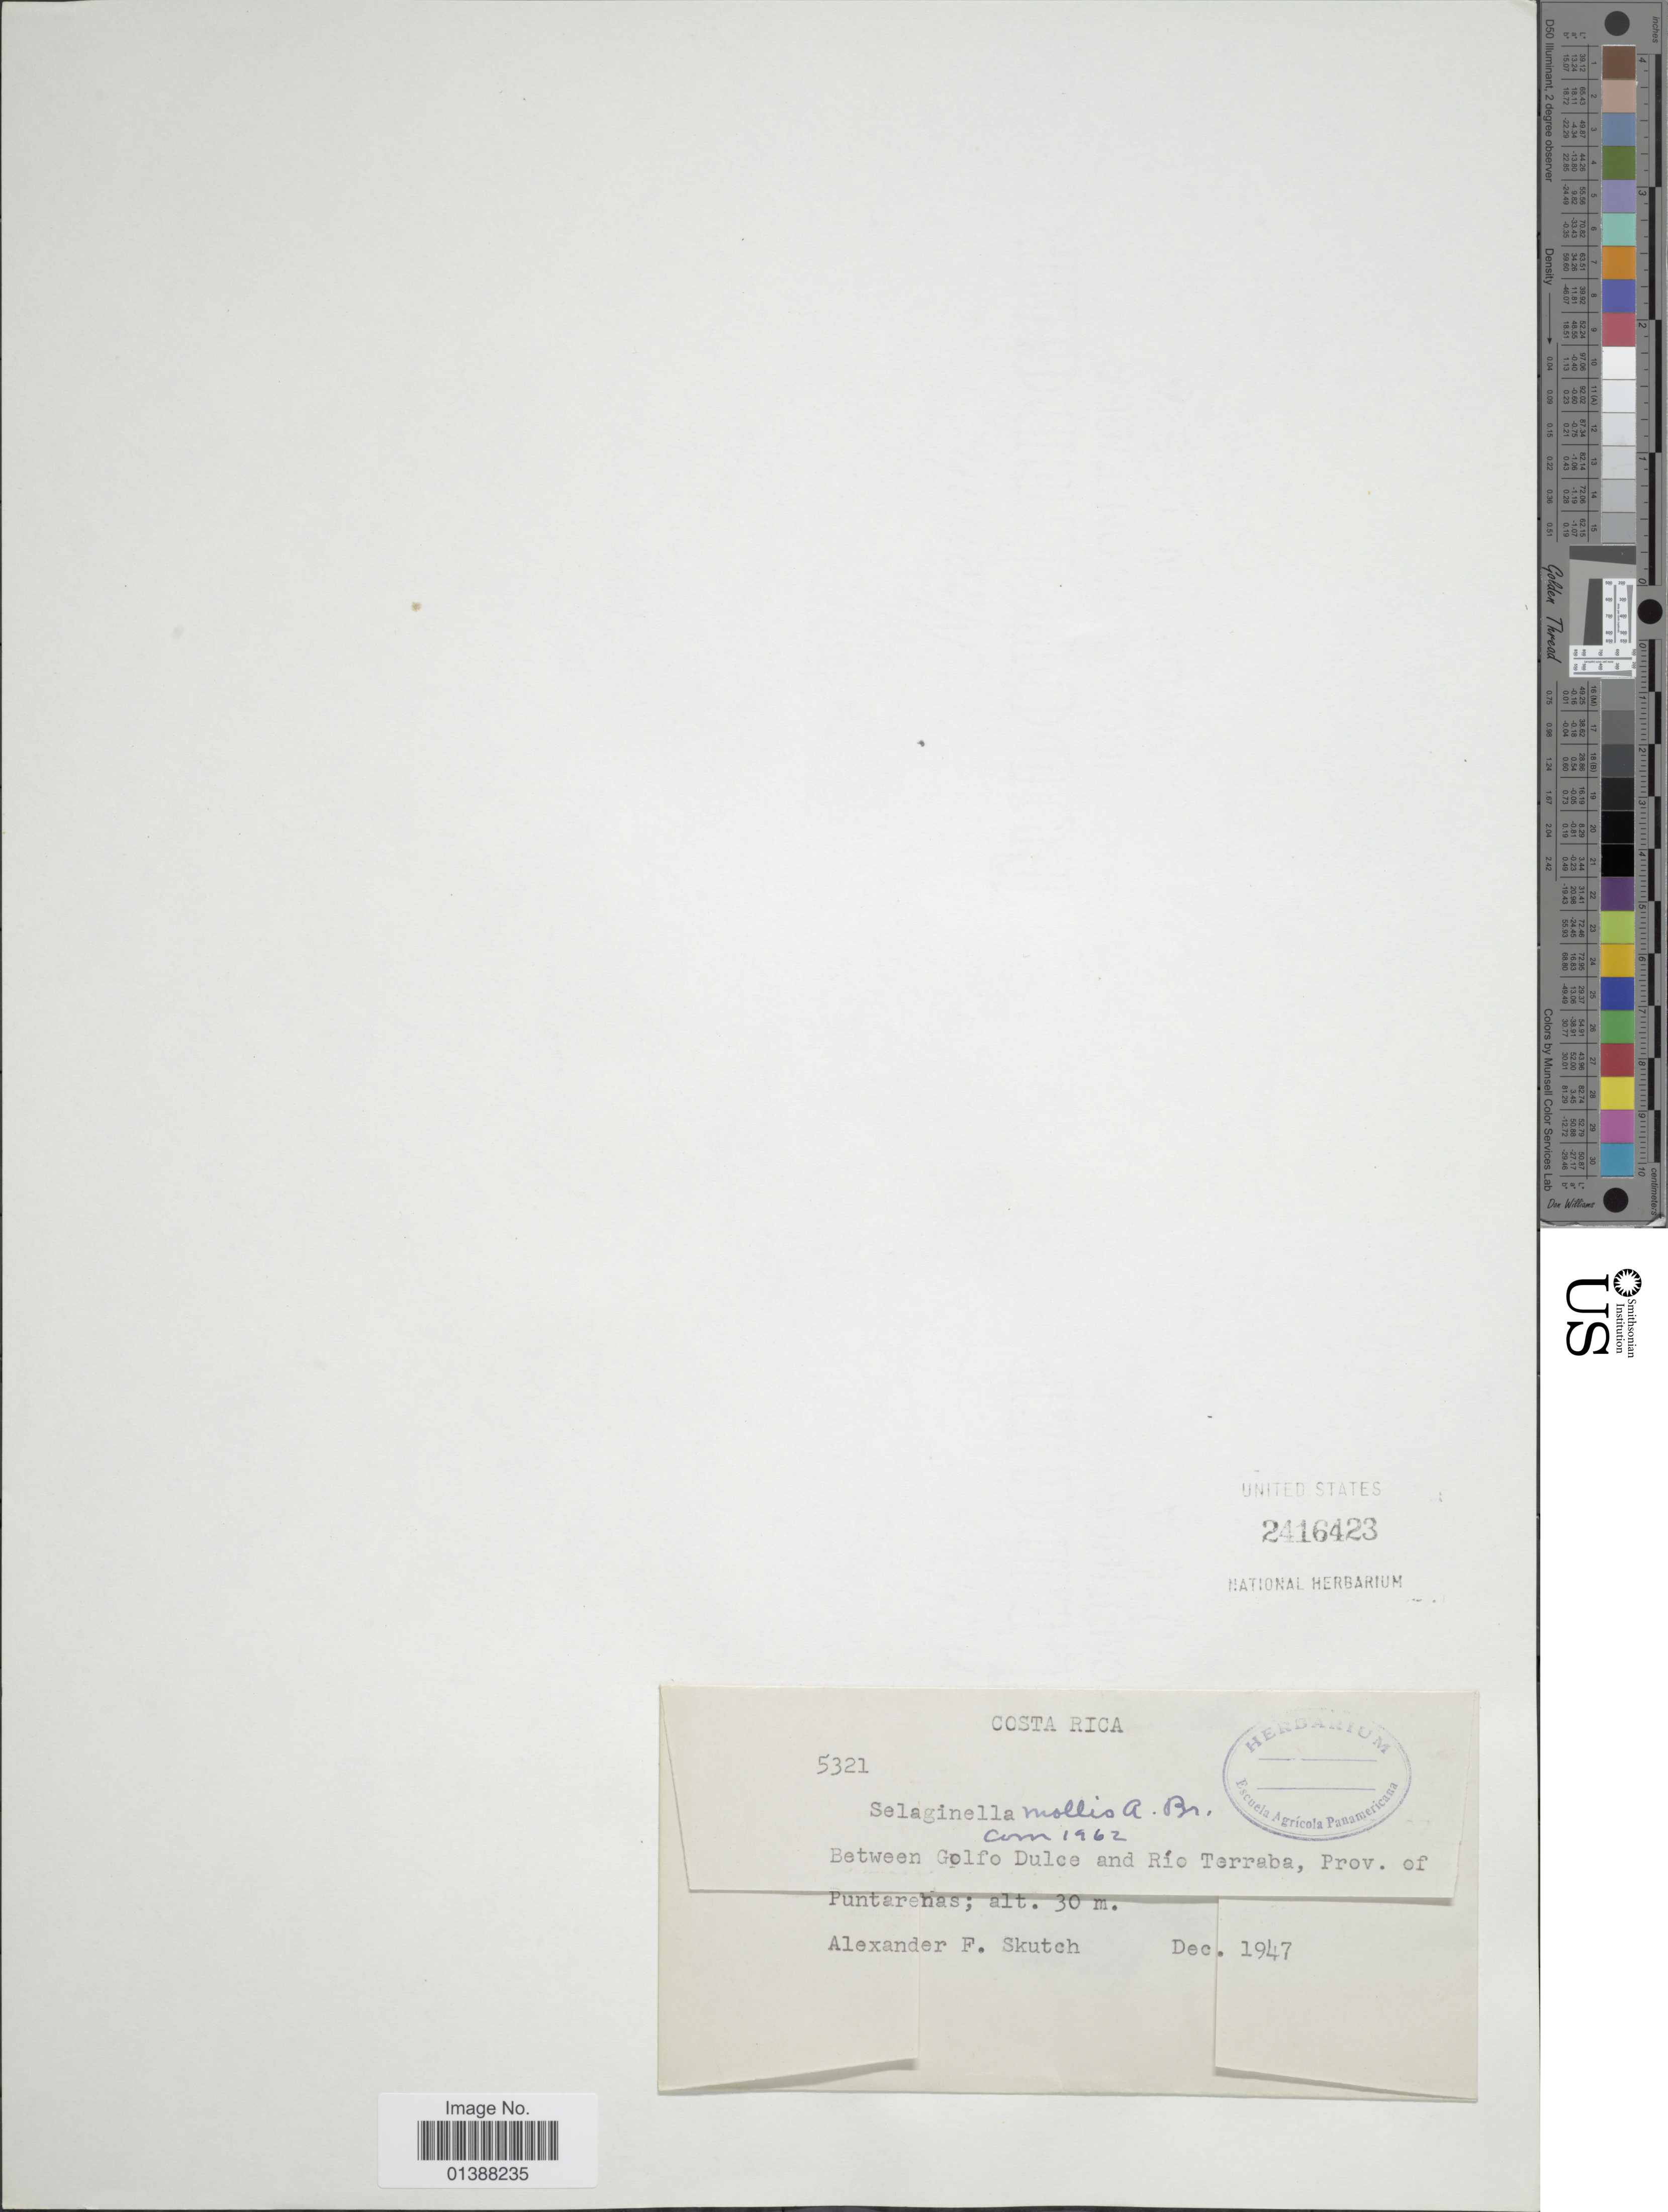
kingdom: Plantae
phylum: Tracheophyta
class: Lycopodiopsida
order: Selaginellales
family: Selaginellaceae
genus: Selaginella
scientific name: Selaginella mollis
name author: A. Braun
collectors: A. F. Skutch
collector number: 5321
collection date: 1947-12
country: Costa Rica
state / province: Puntarenas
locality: Between Golfo Dulce and Río Terraba, Prov. of Puntarenas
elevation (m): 30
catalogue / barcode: US 2416423